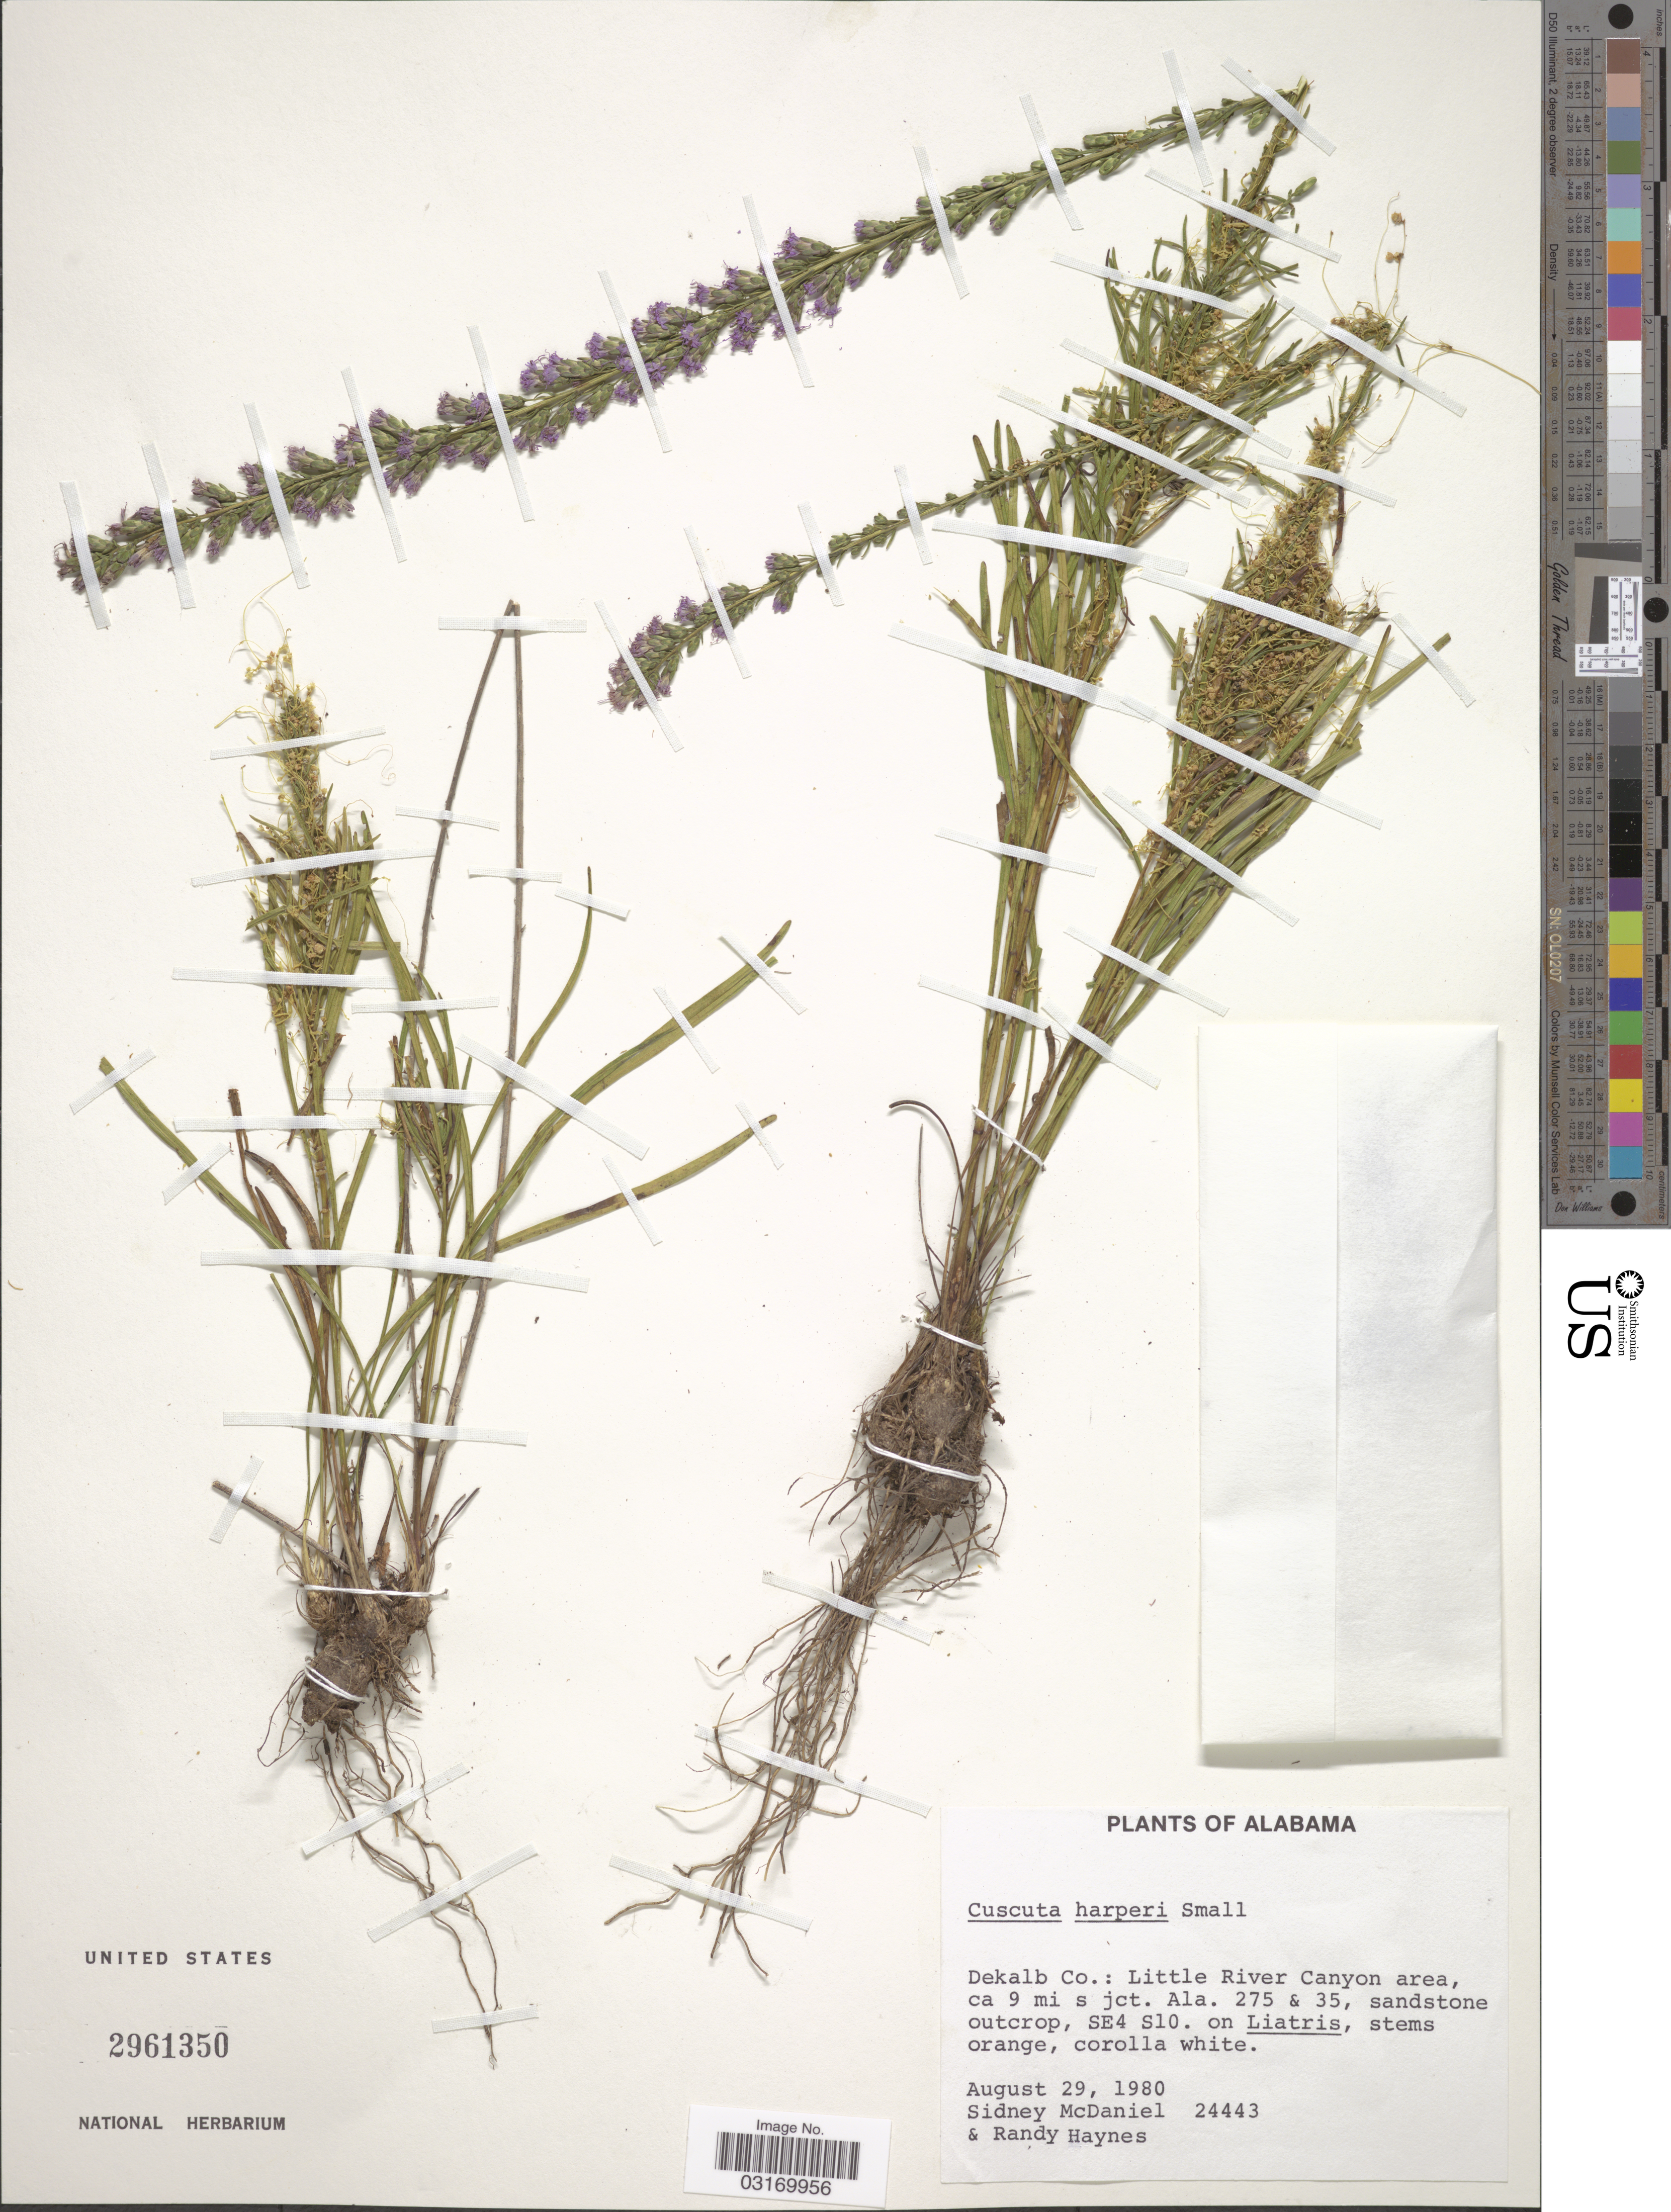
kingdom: Plantae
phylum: Tracheophyta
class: Magnoliopsida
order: Solanales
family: Convolvulaceae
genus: Cuscuta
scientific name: Cuscuta harperi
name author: Small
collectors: S. McDaniel & R. Haynes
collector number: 24443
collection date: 1980-08-29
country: United States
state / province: Alabama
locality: Dekalb Co.: Little River Canyon area, ca 9 mi s jct. Ala. 275 & 35, sandstone outcrop, SE4 S10.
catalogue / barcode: US 2961350